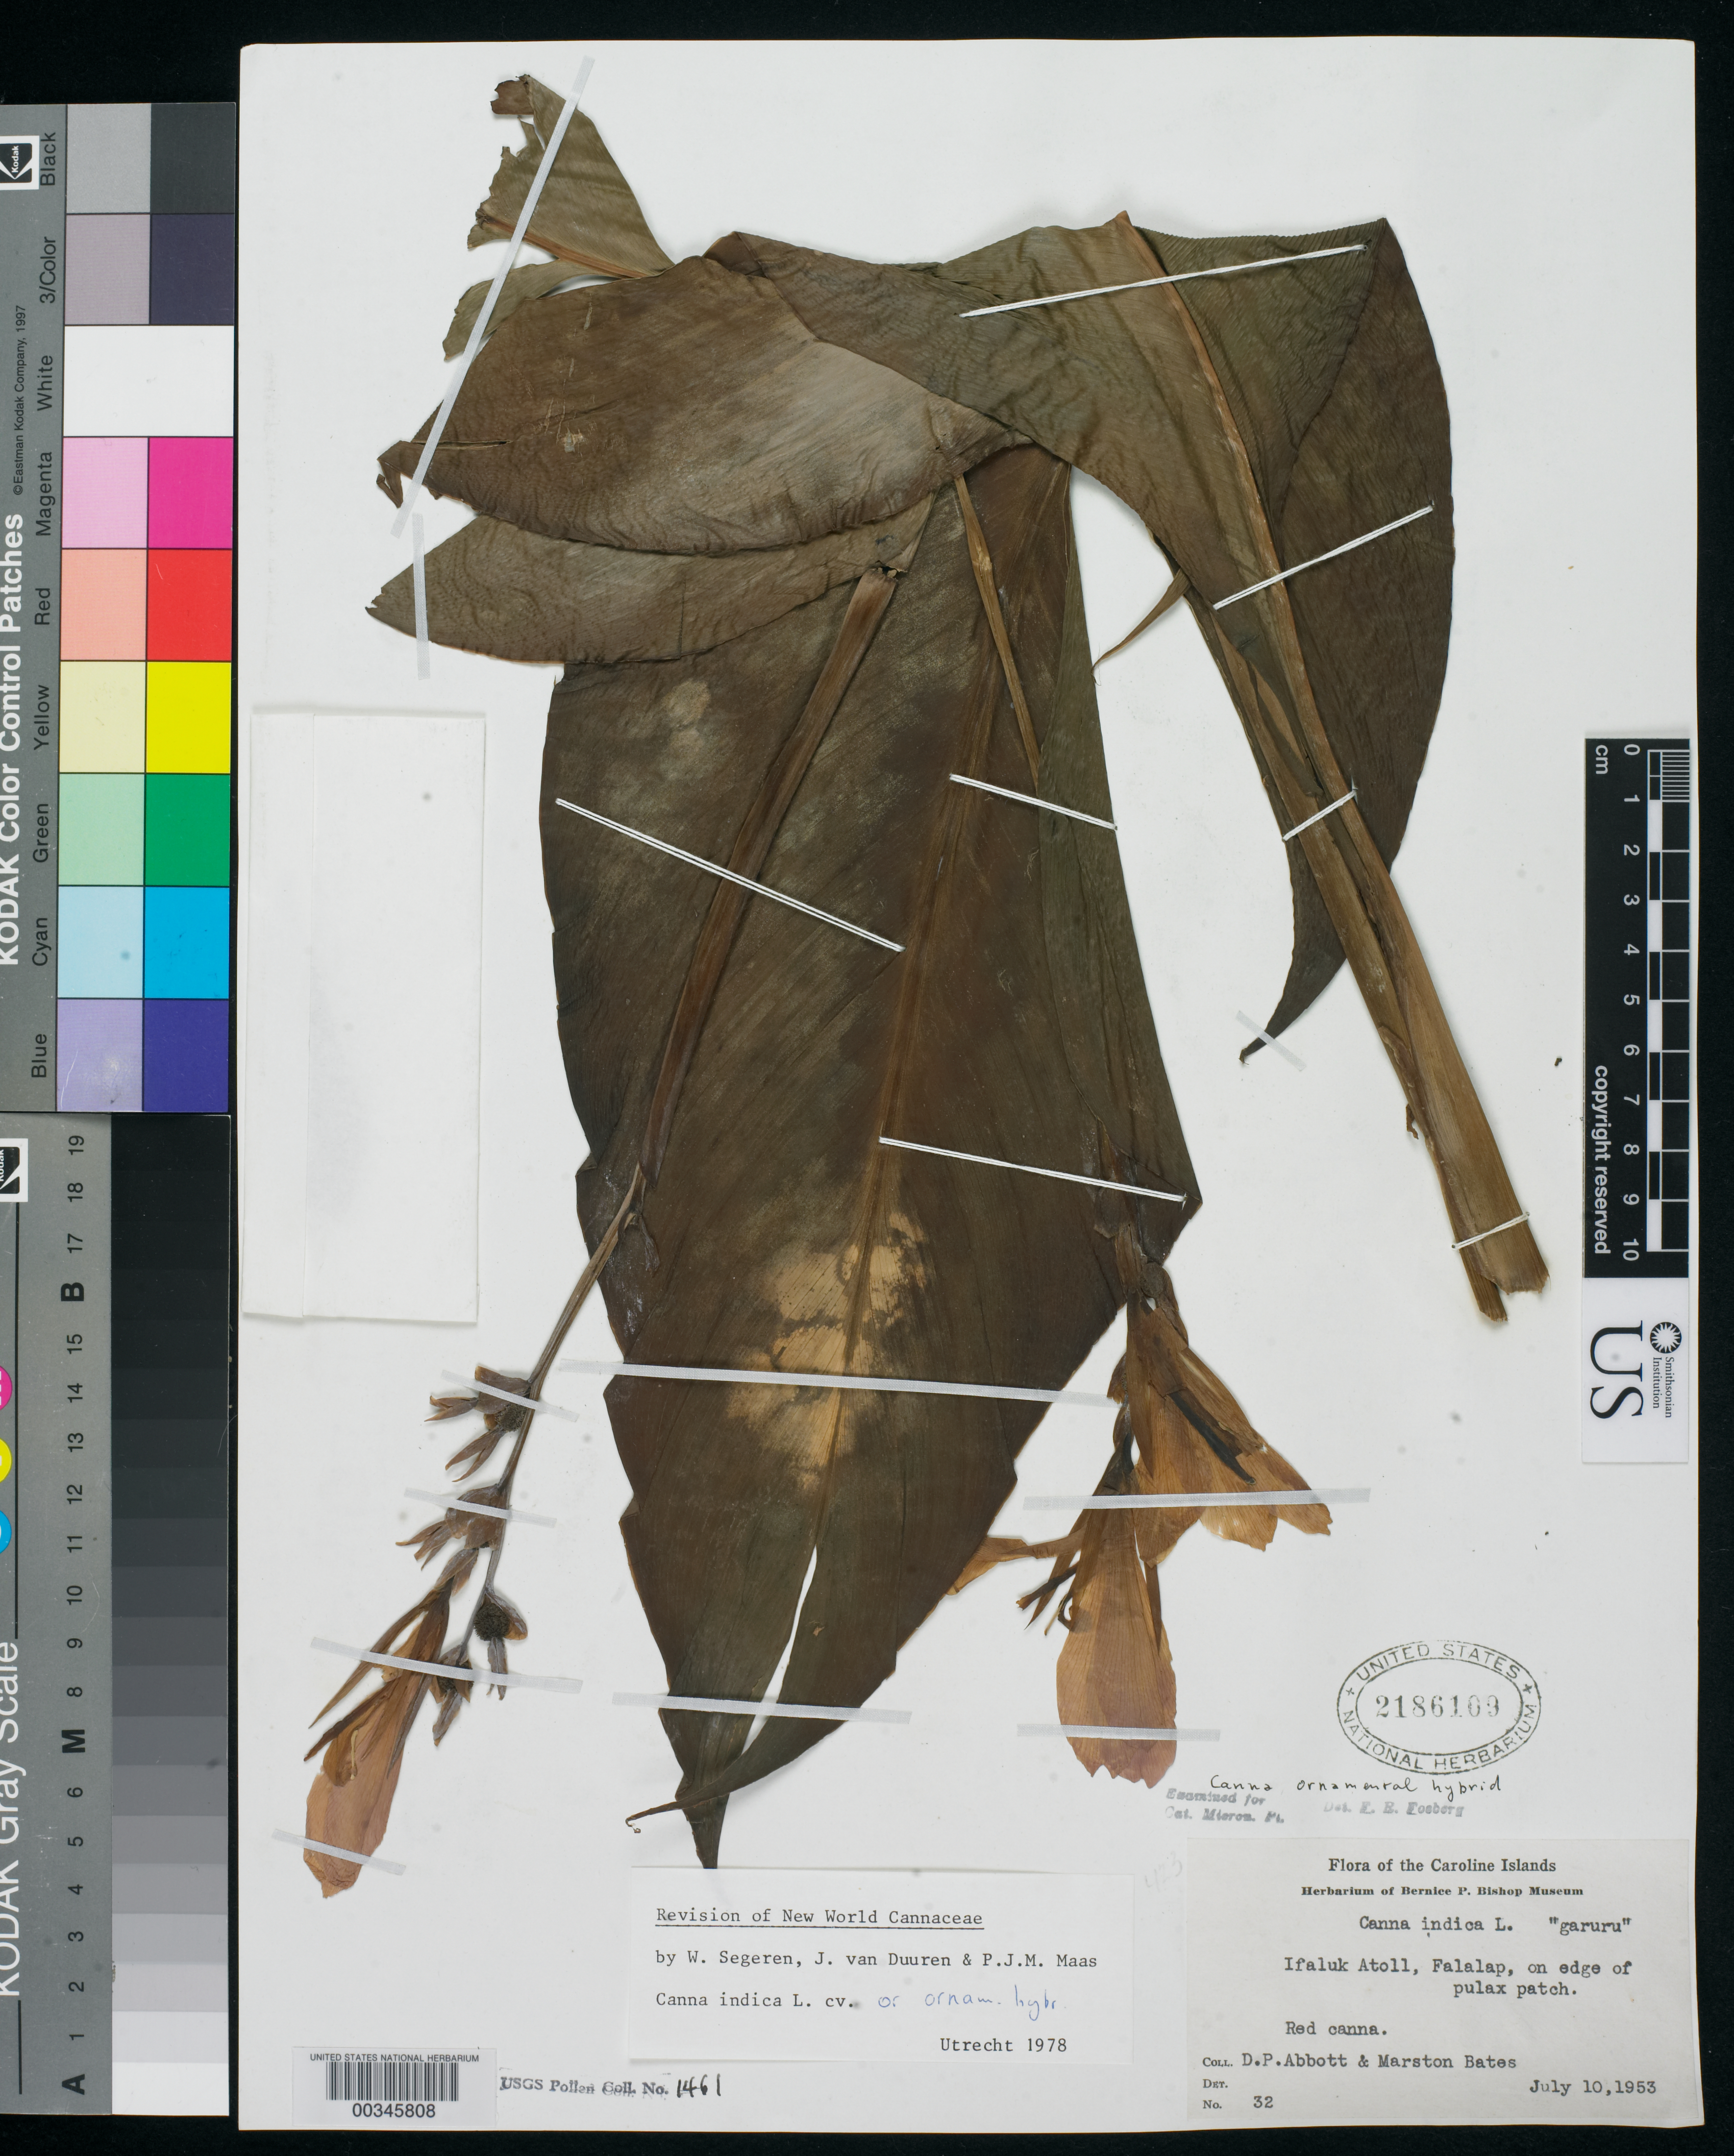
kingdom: Plantae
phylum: Tracheophyta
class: Liliopsida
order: Zingiberales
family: Cannaceae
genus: Canna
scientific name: Canna indica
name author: L.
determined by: Segeren, W.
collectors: D. P. Abbott & M. Bates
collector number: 32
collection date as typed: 10 Jul 1953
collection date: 1953-07-10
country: Micronesia, Federated States of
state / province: Yap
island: Ifalik (Ifaluk) Atoll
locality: Falalap Islet, on edge of pulax patch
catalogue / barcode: US 2186109